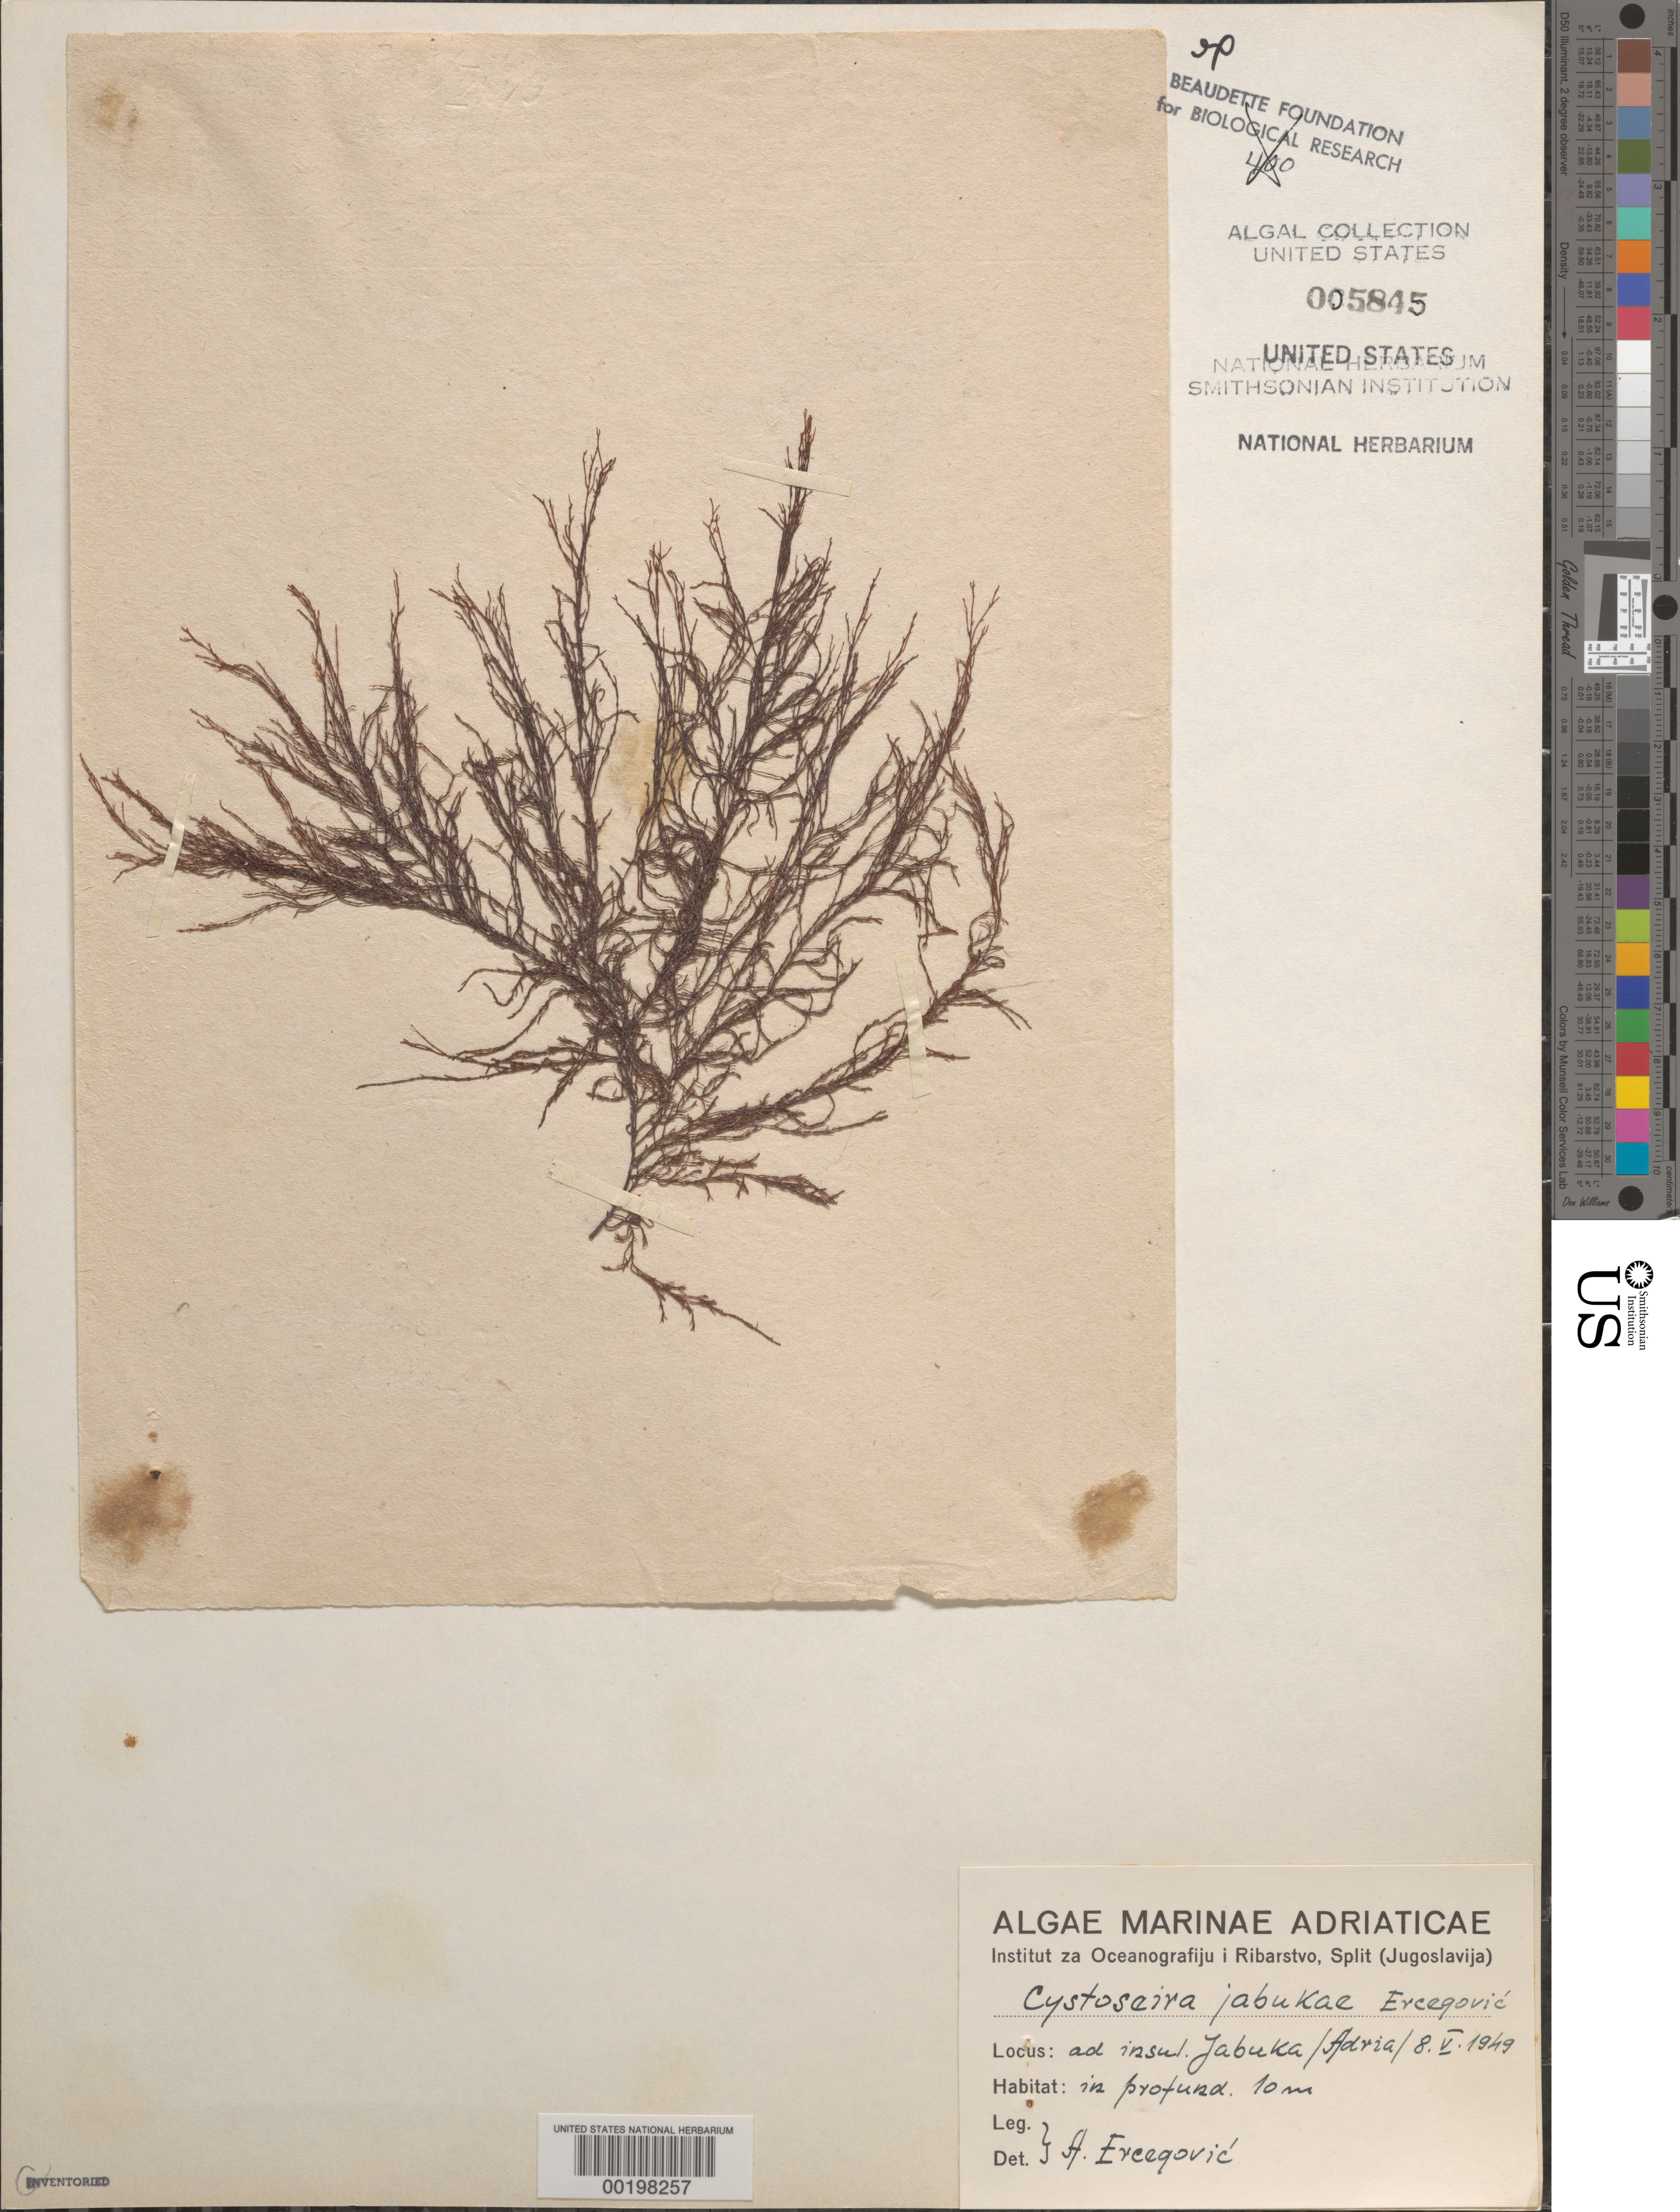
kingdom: Chromista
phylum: Ochrophyta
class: Phaeophyceae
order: Fucales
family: Sargassaceae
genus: Cystoseira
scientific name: Cystoseira jabukae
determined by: Ercegovic, A.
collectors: A. Ercegovic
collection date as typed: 08 May 1949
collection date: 1949-05-08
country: Croatia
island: Jabuka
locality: Adriatic Sea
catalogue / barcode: US 5845